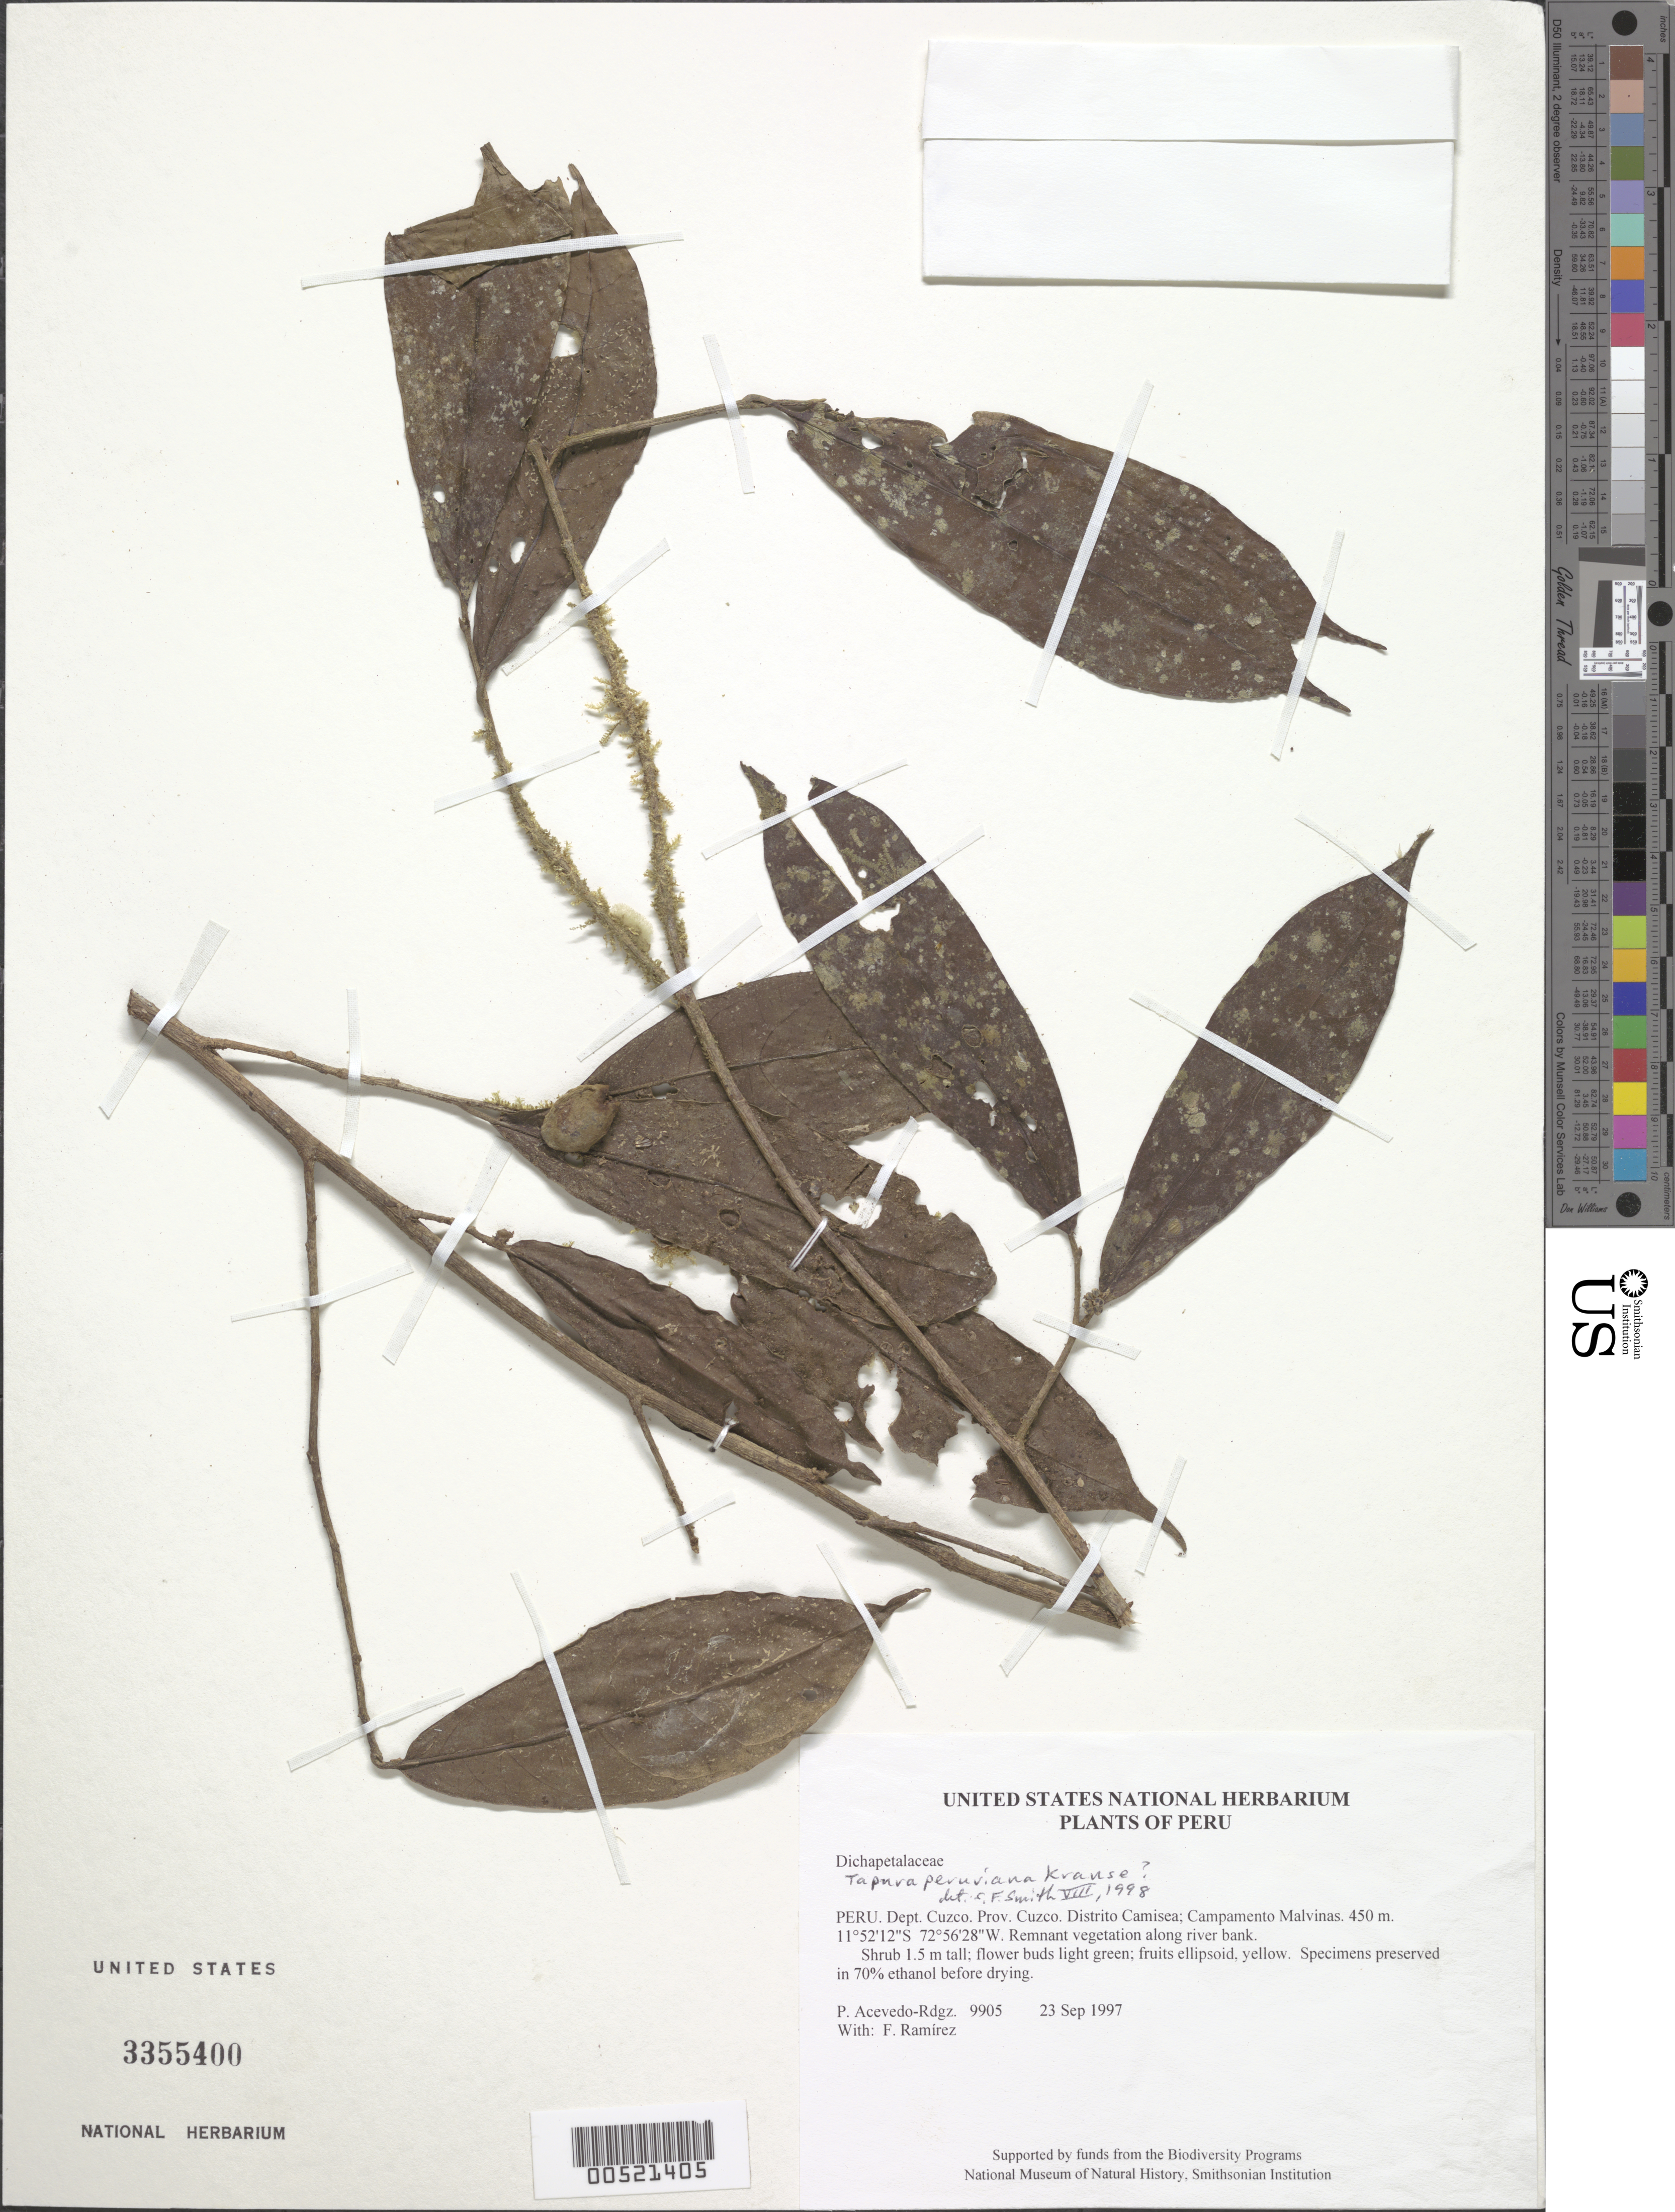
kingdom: Plantae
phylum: Tracheophyta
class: Magnoliopsida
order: Malpighiales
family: Dichapetalaceae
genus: Tapura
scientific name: Tapura peruviana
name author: K. Krause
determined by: Smith, Stephen F., (US), NMNH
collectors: P. Acevedo-Rodr. & F. Ramirez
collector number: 9905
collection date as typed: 23 Sep 1997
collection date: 1997-09-23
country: Peru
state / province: Cusco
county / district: Cusco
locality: Distrito Camisea; Campamento Malvinas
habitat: Remnant vegetation along river bank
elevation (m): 450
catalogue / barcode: US 3355400